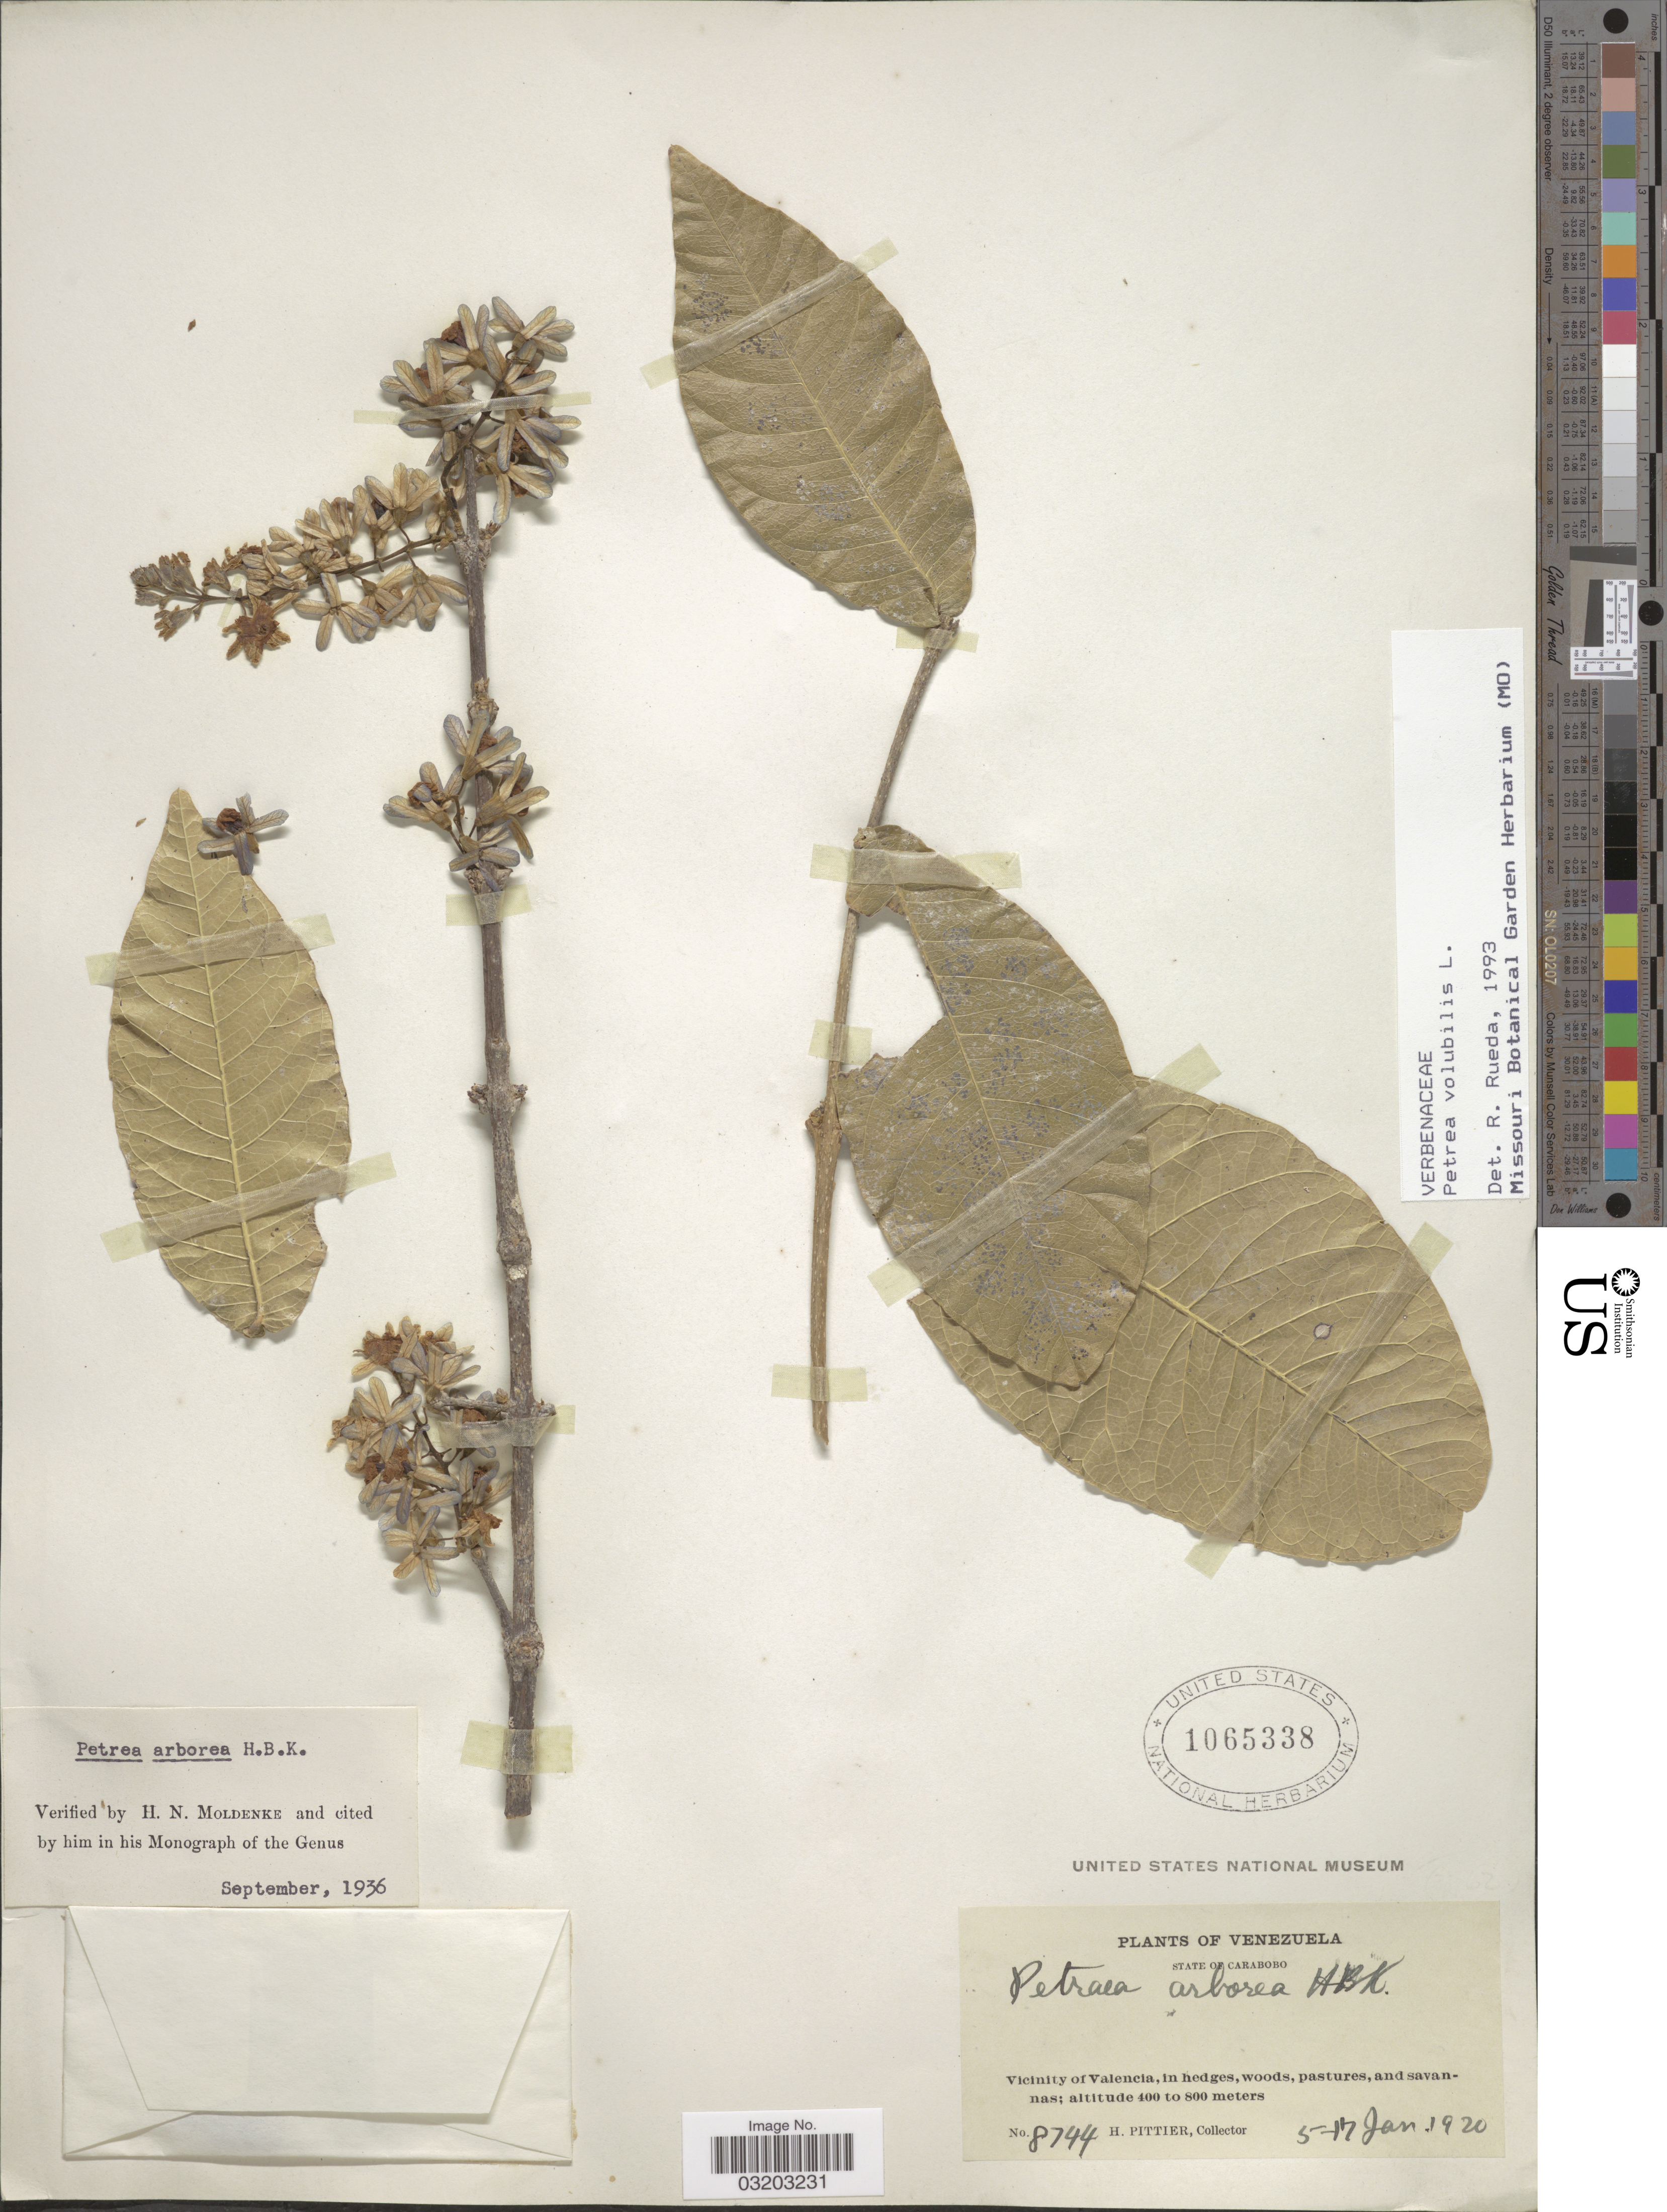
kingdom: Plantae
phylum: Tracheophyta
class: Magnoliopsida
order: Lamiales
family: Verbenaceae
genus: Petrea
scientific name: Petrea volubilis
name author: L.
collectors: H. F. Pittier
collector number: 8744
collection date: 1920-01-05/1920-01-17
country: Venezuela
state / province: Carabobo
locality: Vicinity of Valencia.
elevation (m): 400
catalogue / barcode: US 1065338